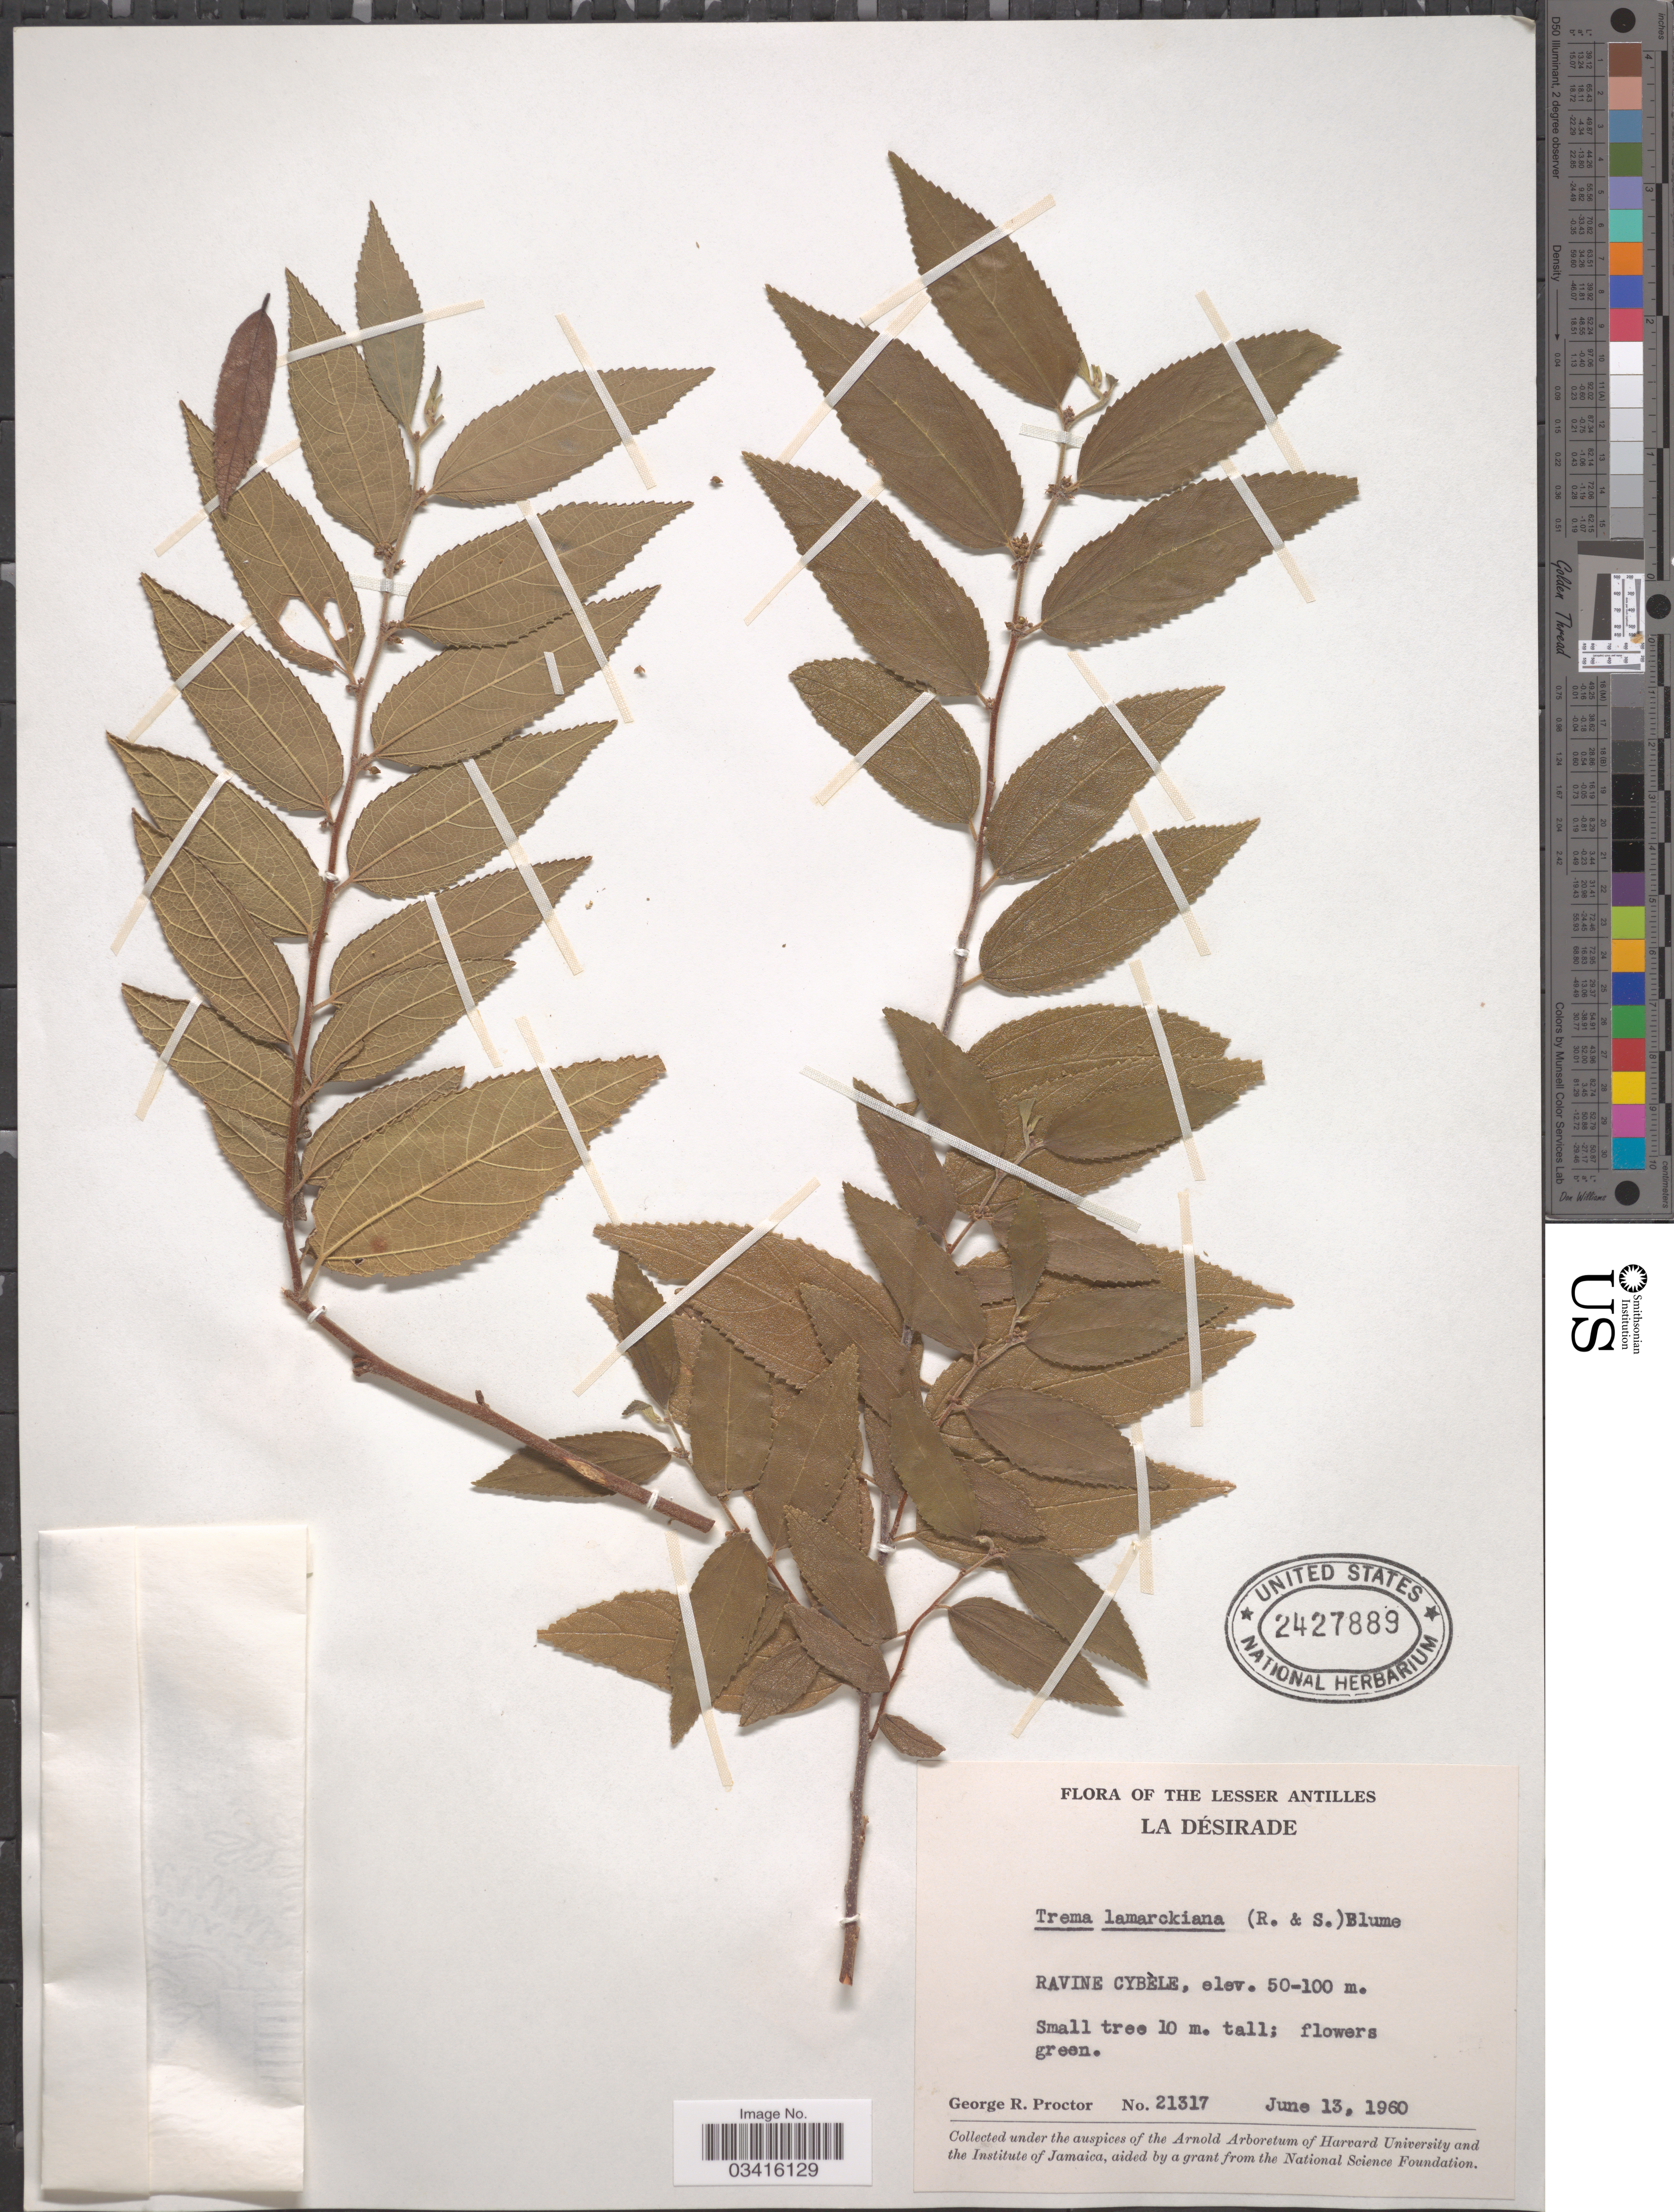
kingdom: Plantae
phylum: Tracheophyta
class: Magnoliopsida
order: Rosales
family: Cannabaceae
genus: Trema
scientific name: Trema lamarckianum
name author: (Schult.) Blume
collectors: G. R. Proctor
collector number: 21317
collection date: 1960-06-13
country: Guadeloupe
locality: Ravine Cybèle.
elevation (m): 50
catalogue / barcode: US 2427889